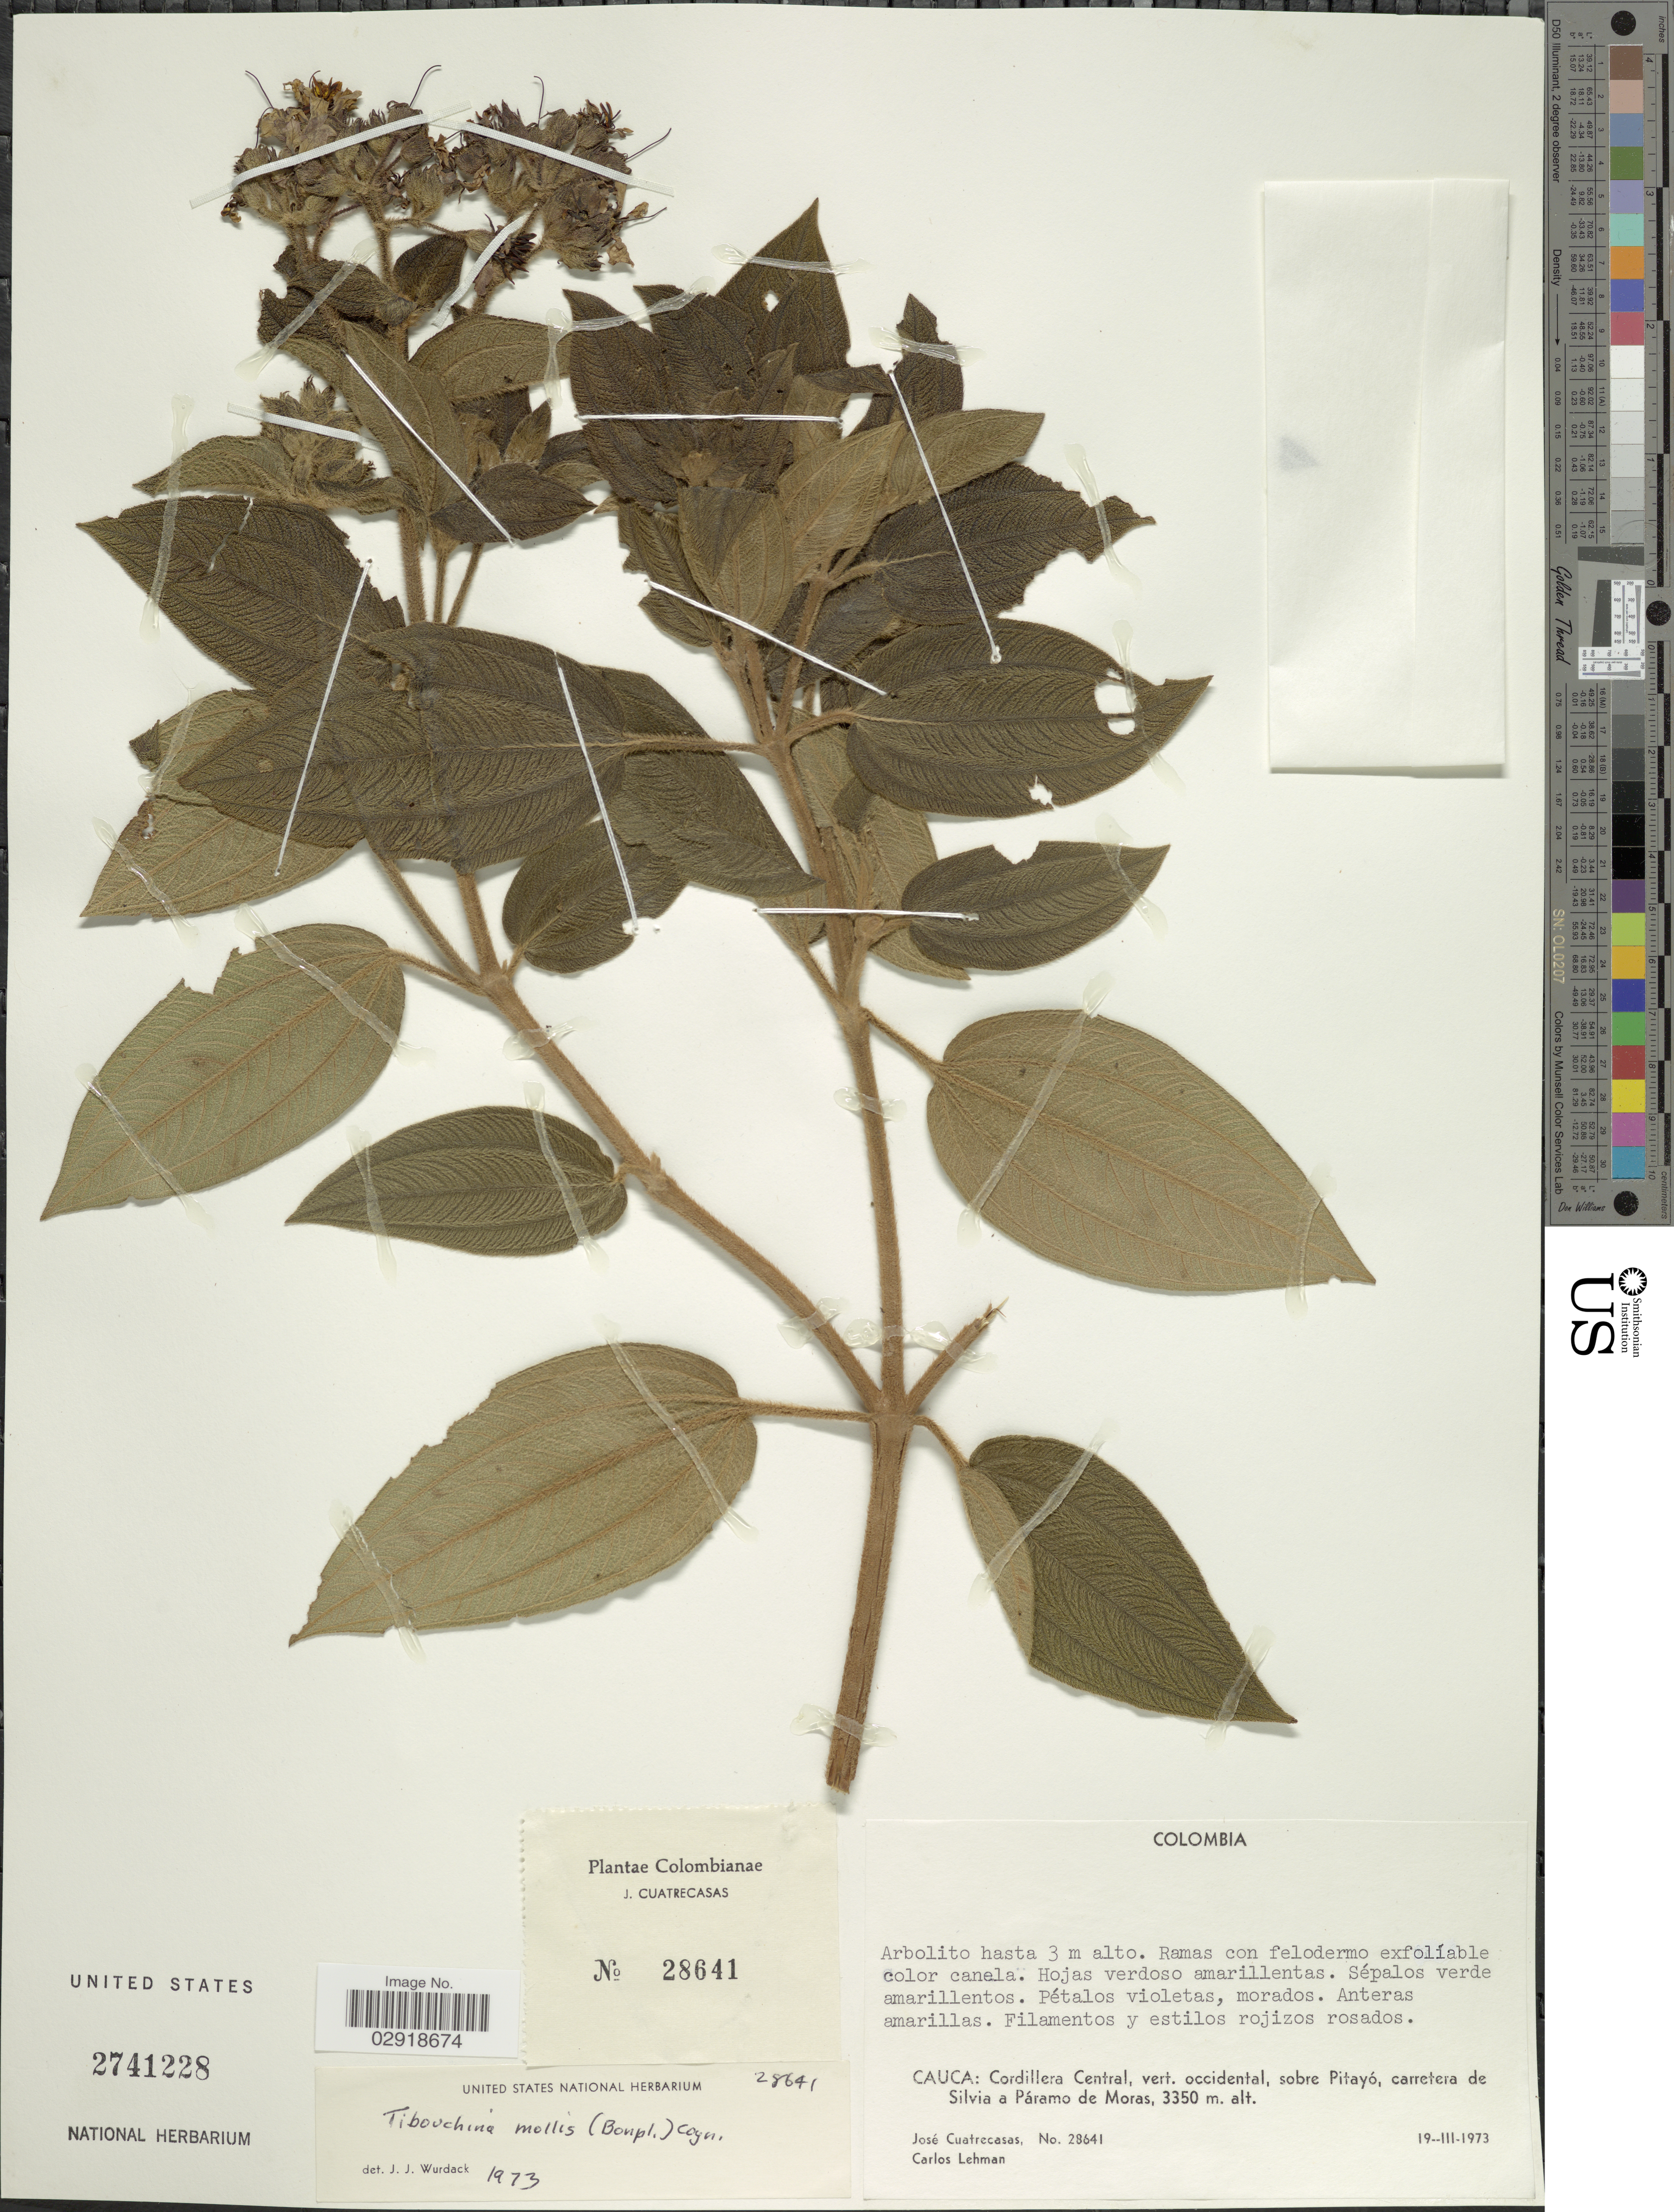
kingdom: Plantae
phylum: Tracheophyta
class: Magnoliopsida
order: Myrtales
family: Melastomataceae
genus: Chaetogastra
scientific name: Chaetogastra mollis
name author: (Bonpl.) DC.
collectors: J. Cuatrecasas & C. Lehman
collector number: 28641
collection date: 1973-03-19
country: Colombia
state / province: Cauca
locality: Cordillera Central, vert. occidental, sobre Pitayó, carretera de Silvia a Páramo de Moras.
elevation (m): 3350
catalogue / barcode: US 2741228